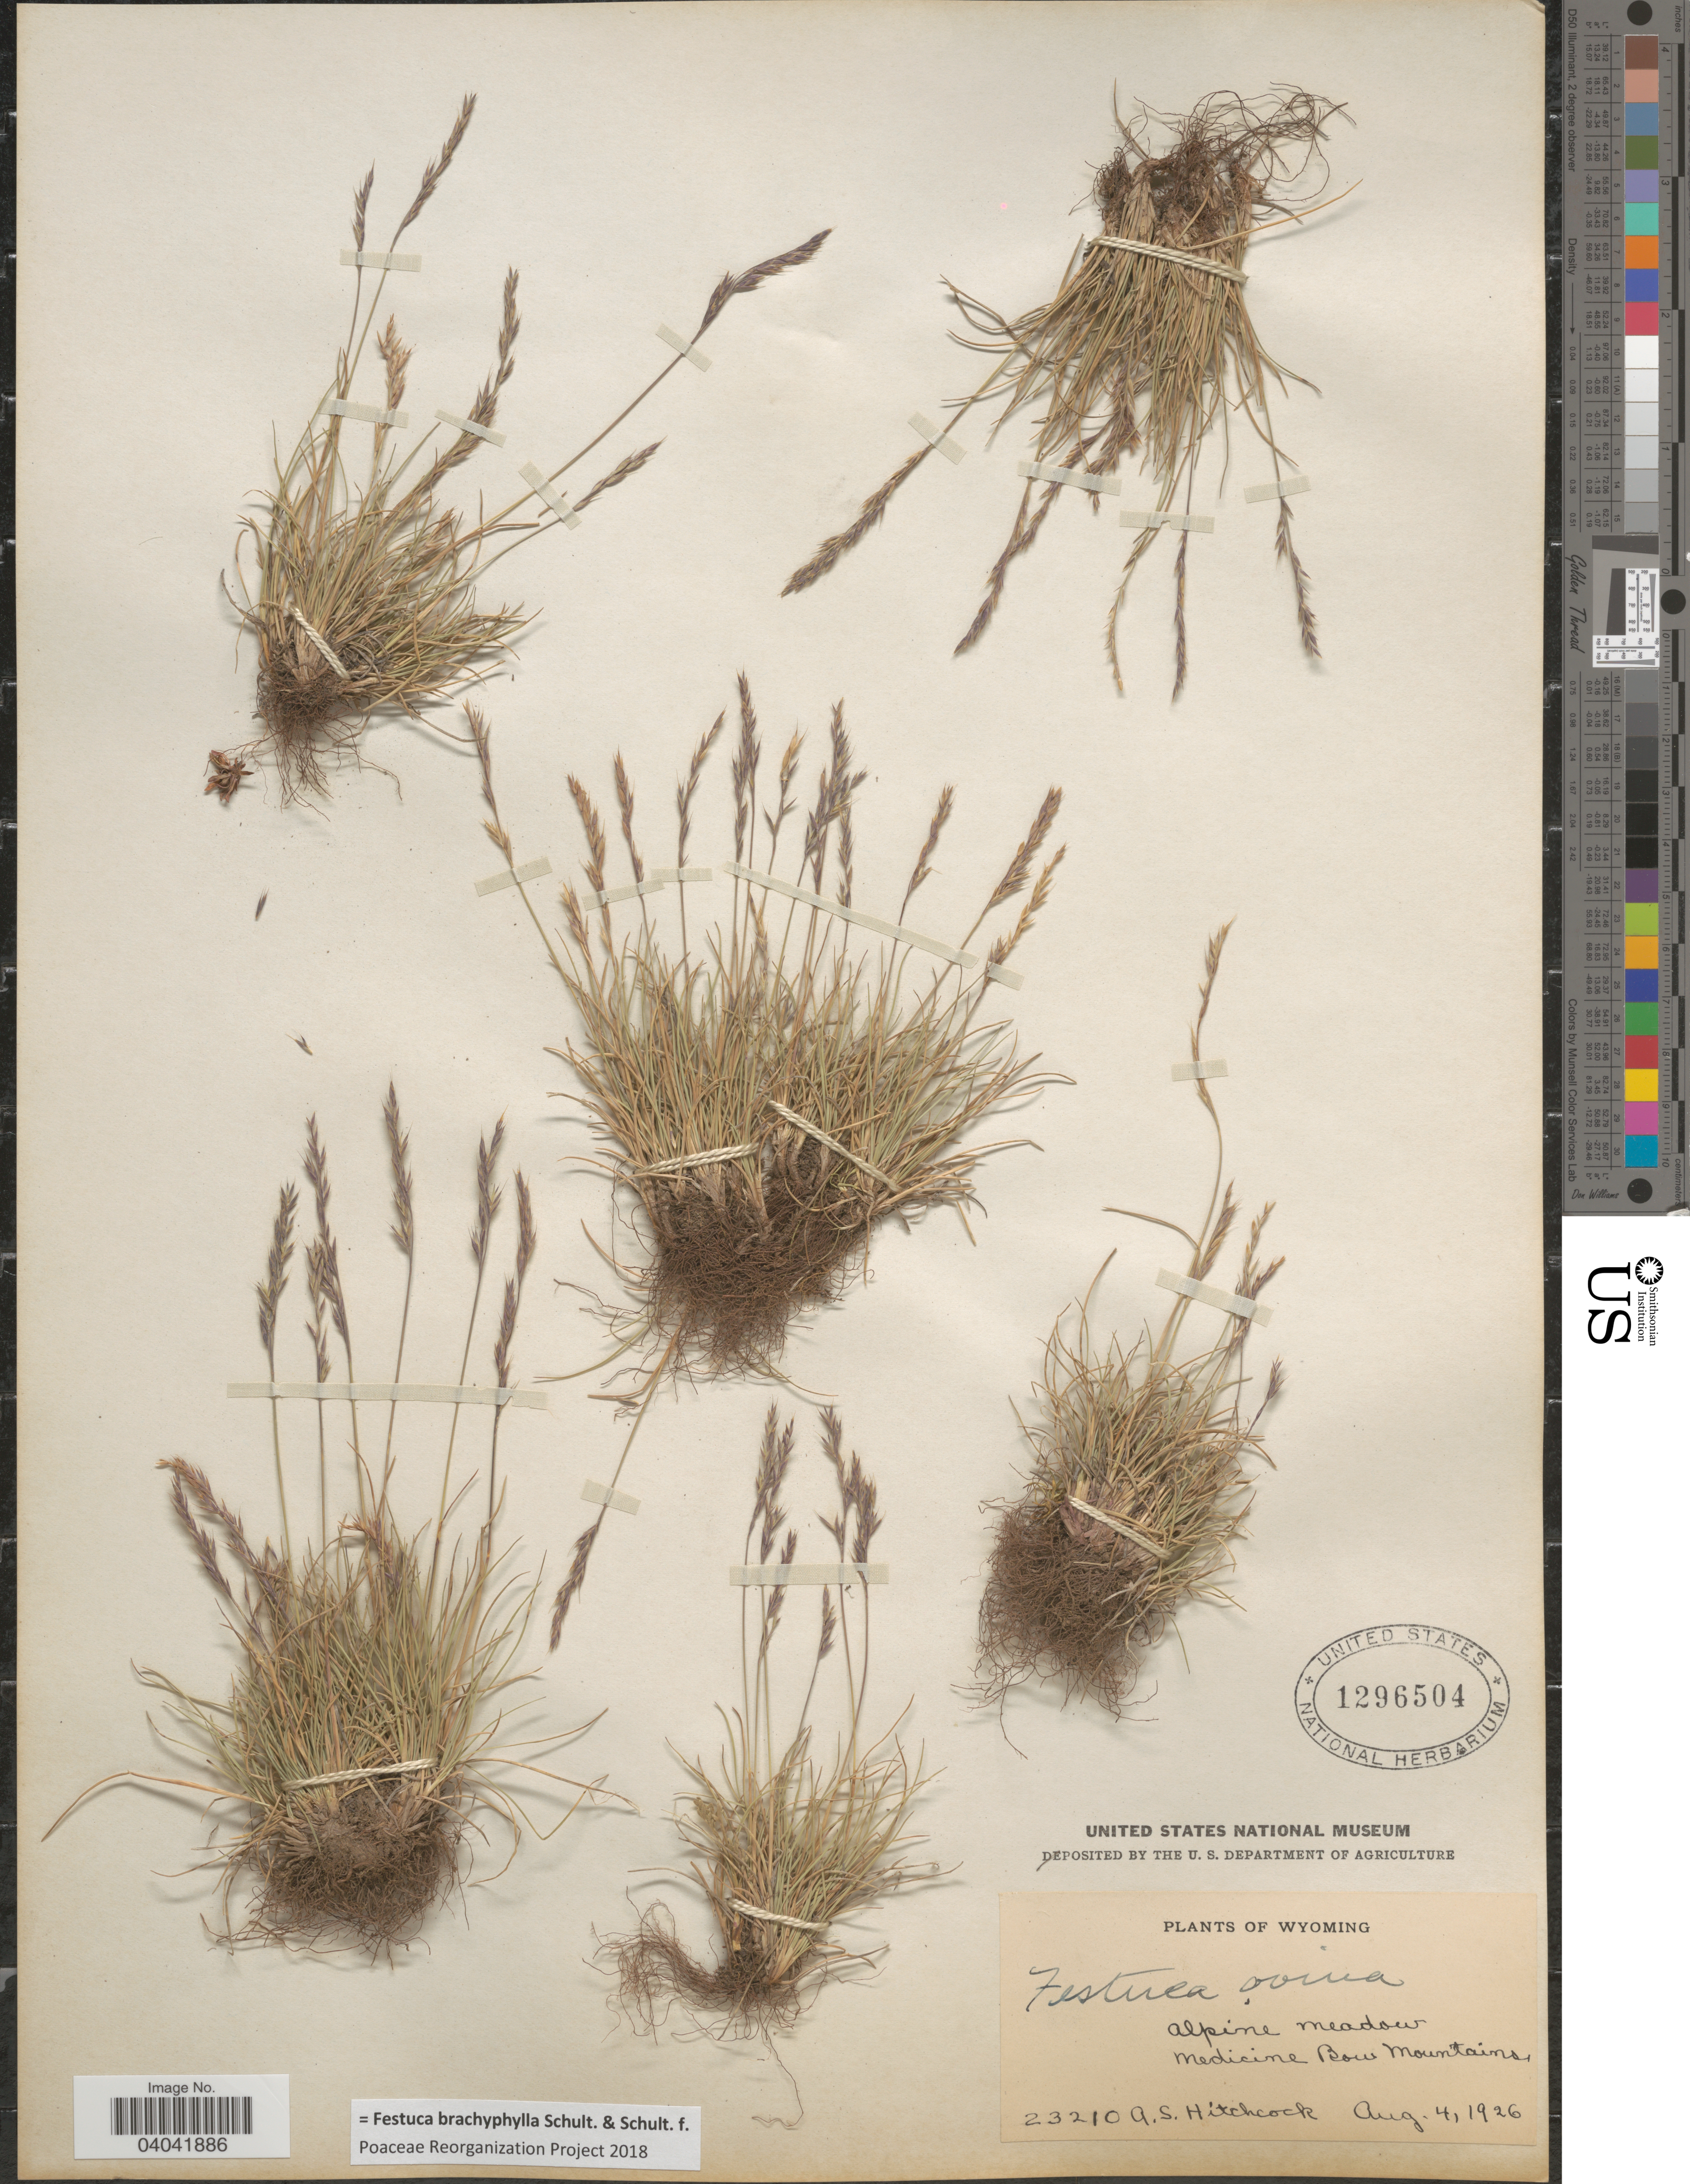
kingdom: Plantae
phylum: Tracheophyta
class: Liliopsida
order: Poales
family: Poaceae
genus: Festuca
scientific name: Festuca brachyphylla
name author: Schult. & Schult. f.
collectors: A. S. Hitchcock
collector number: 23210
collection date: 1926-08-04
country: United States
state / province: Wyoming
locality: Medicine Bow Mountains.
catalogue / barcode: US 1296504